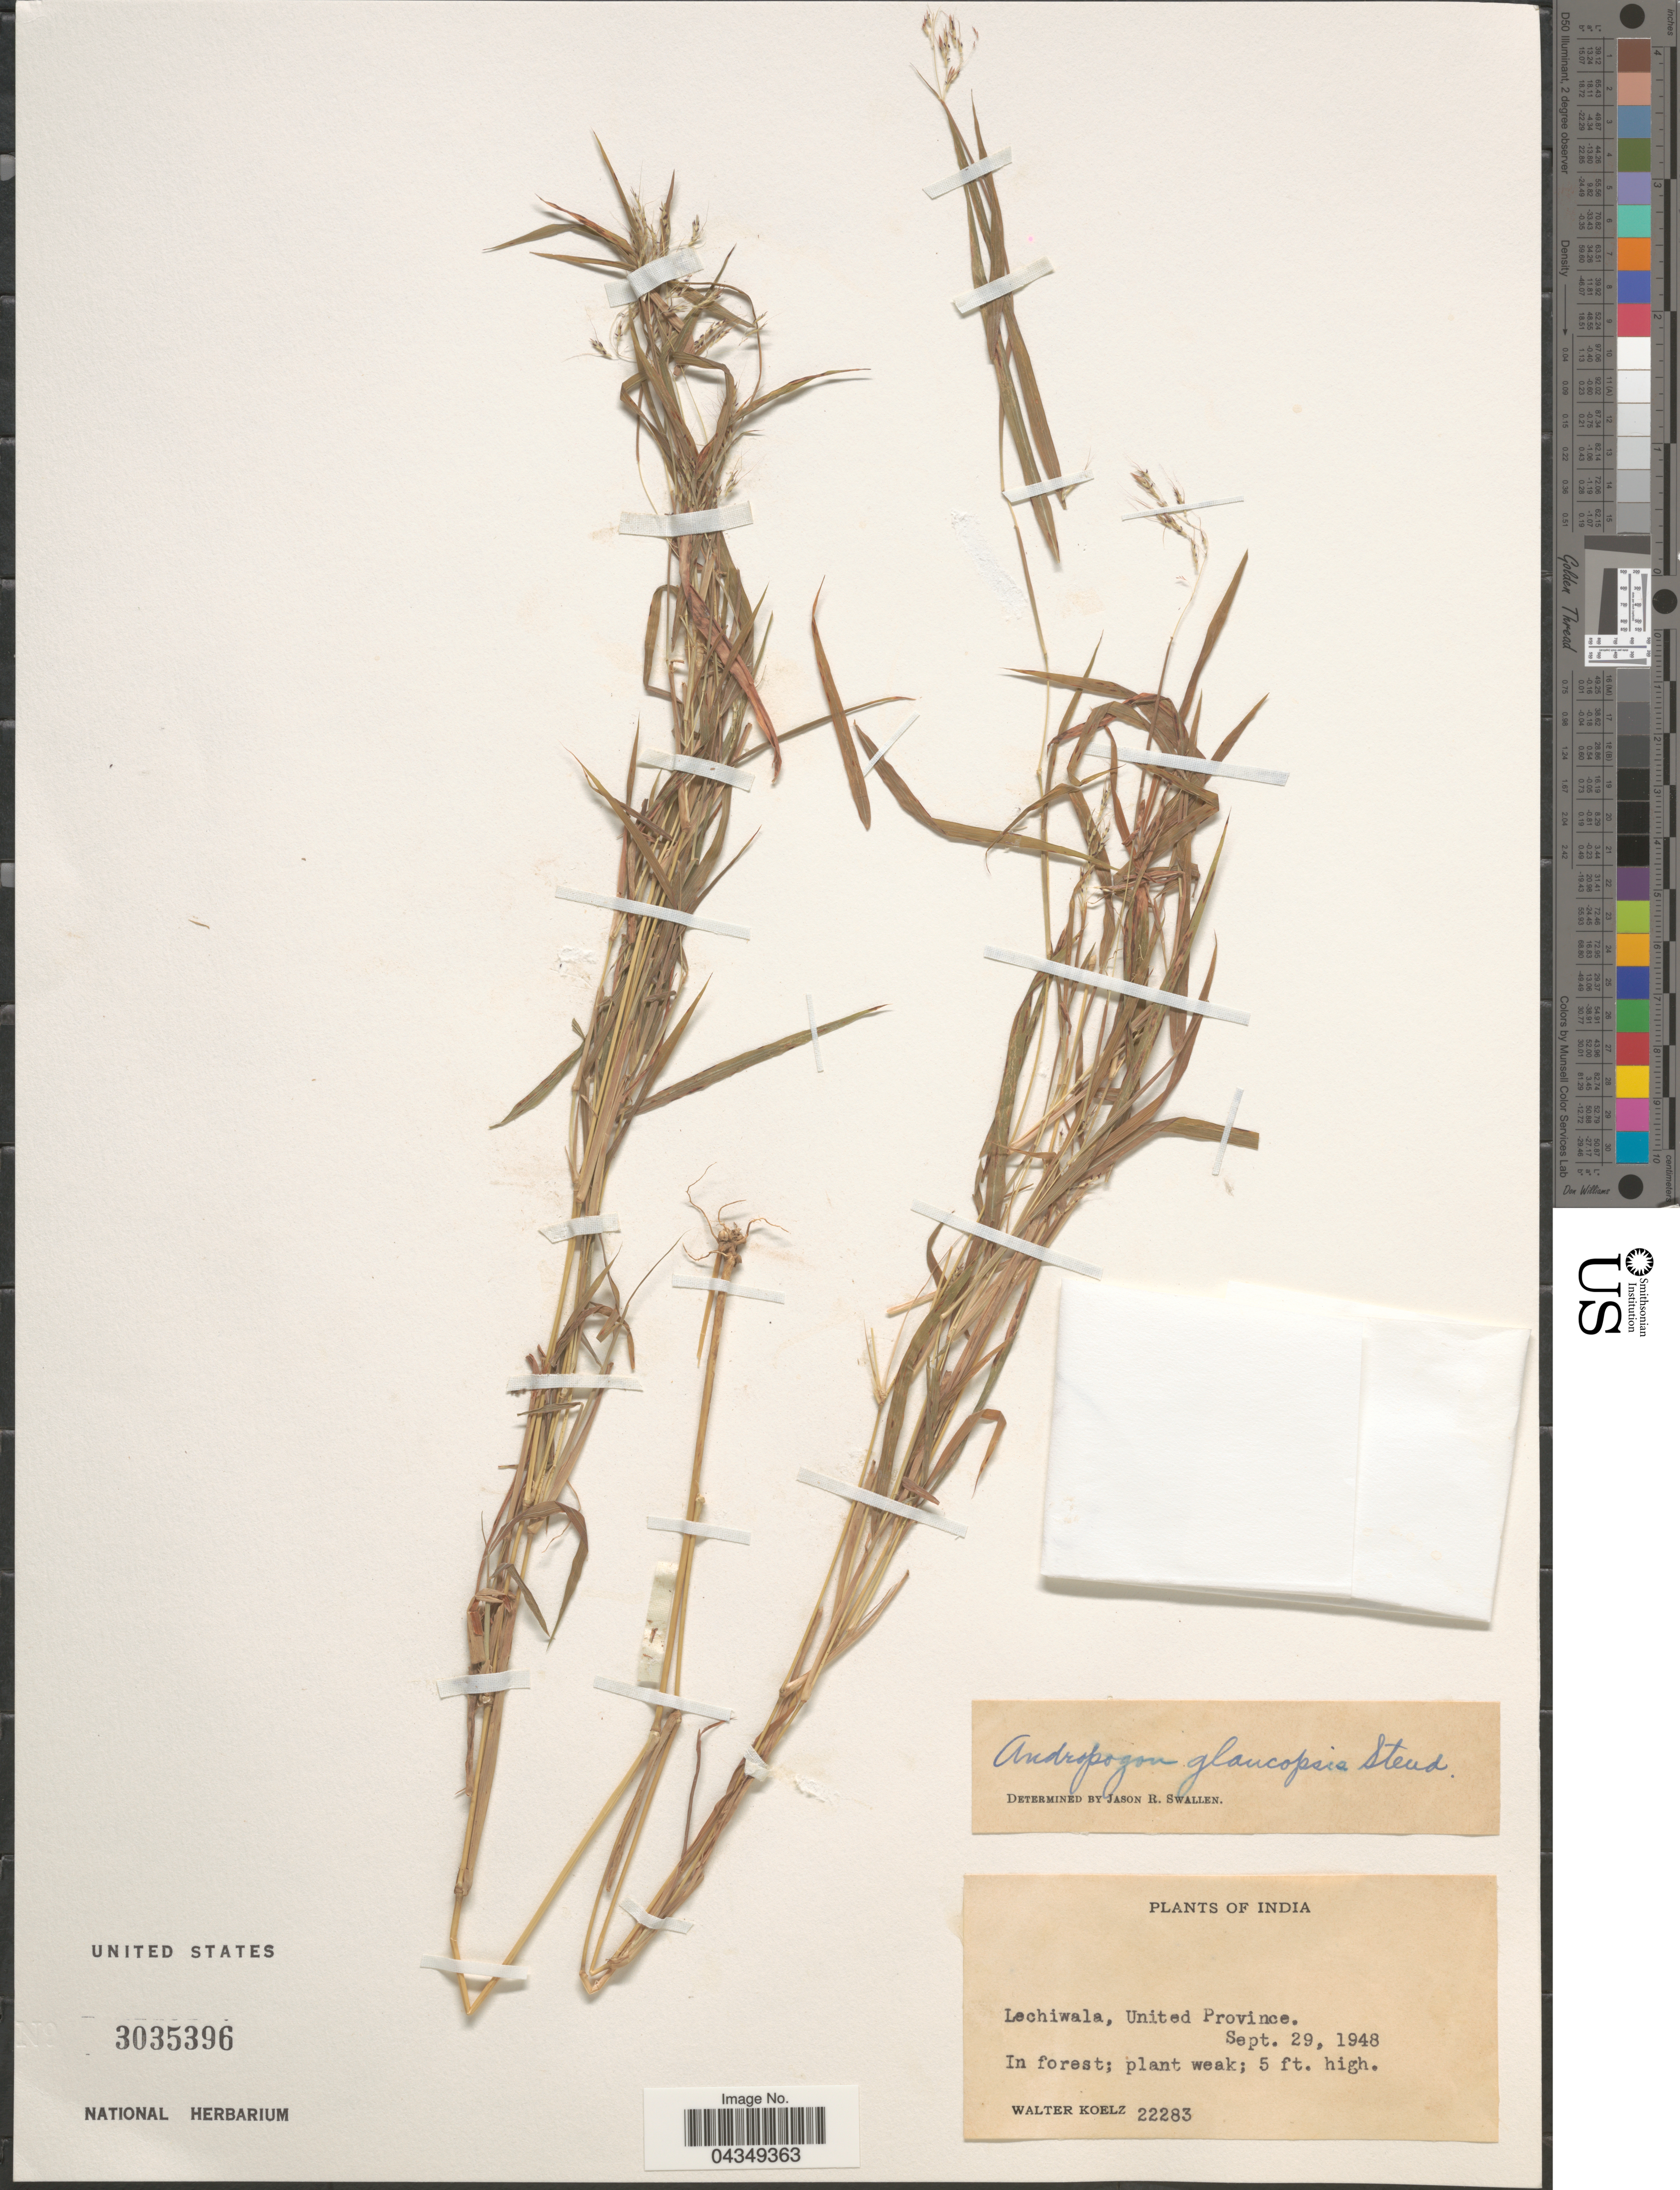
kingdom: Plantae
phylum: Tracheophyta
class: Liliopsida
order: Poales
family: Poaceae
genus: Capillipedium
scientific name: Capillipedium assimile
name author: (Steud.) A. Camus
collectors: W. N. Koelz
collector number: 22283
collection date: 1948-09-29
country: India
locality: Lechiwala, United Province.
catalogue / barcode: US 3035396